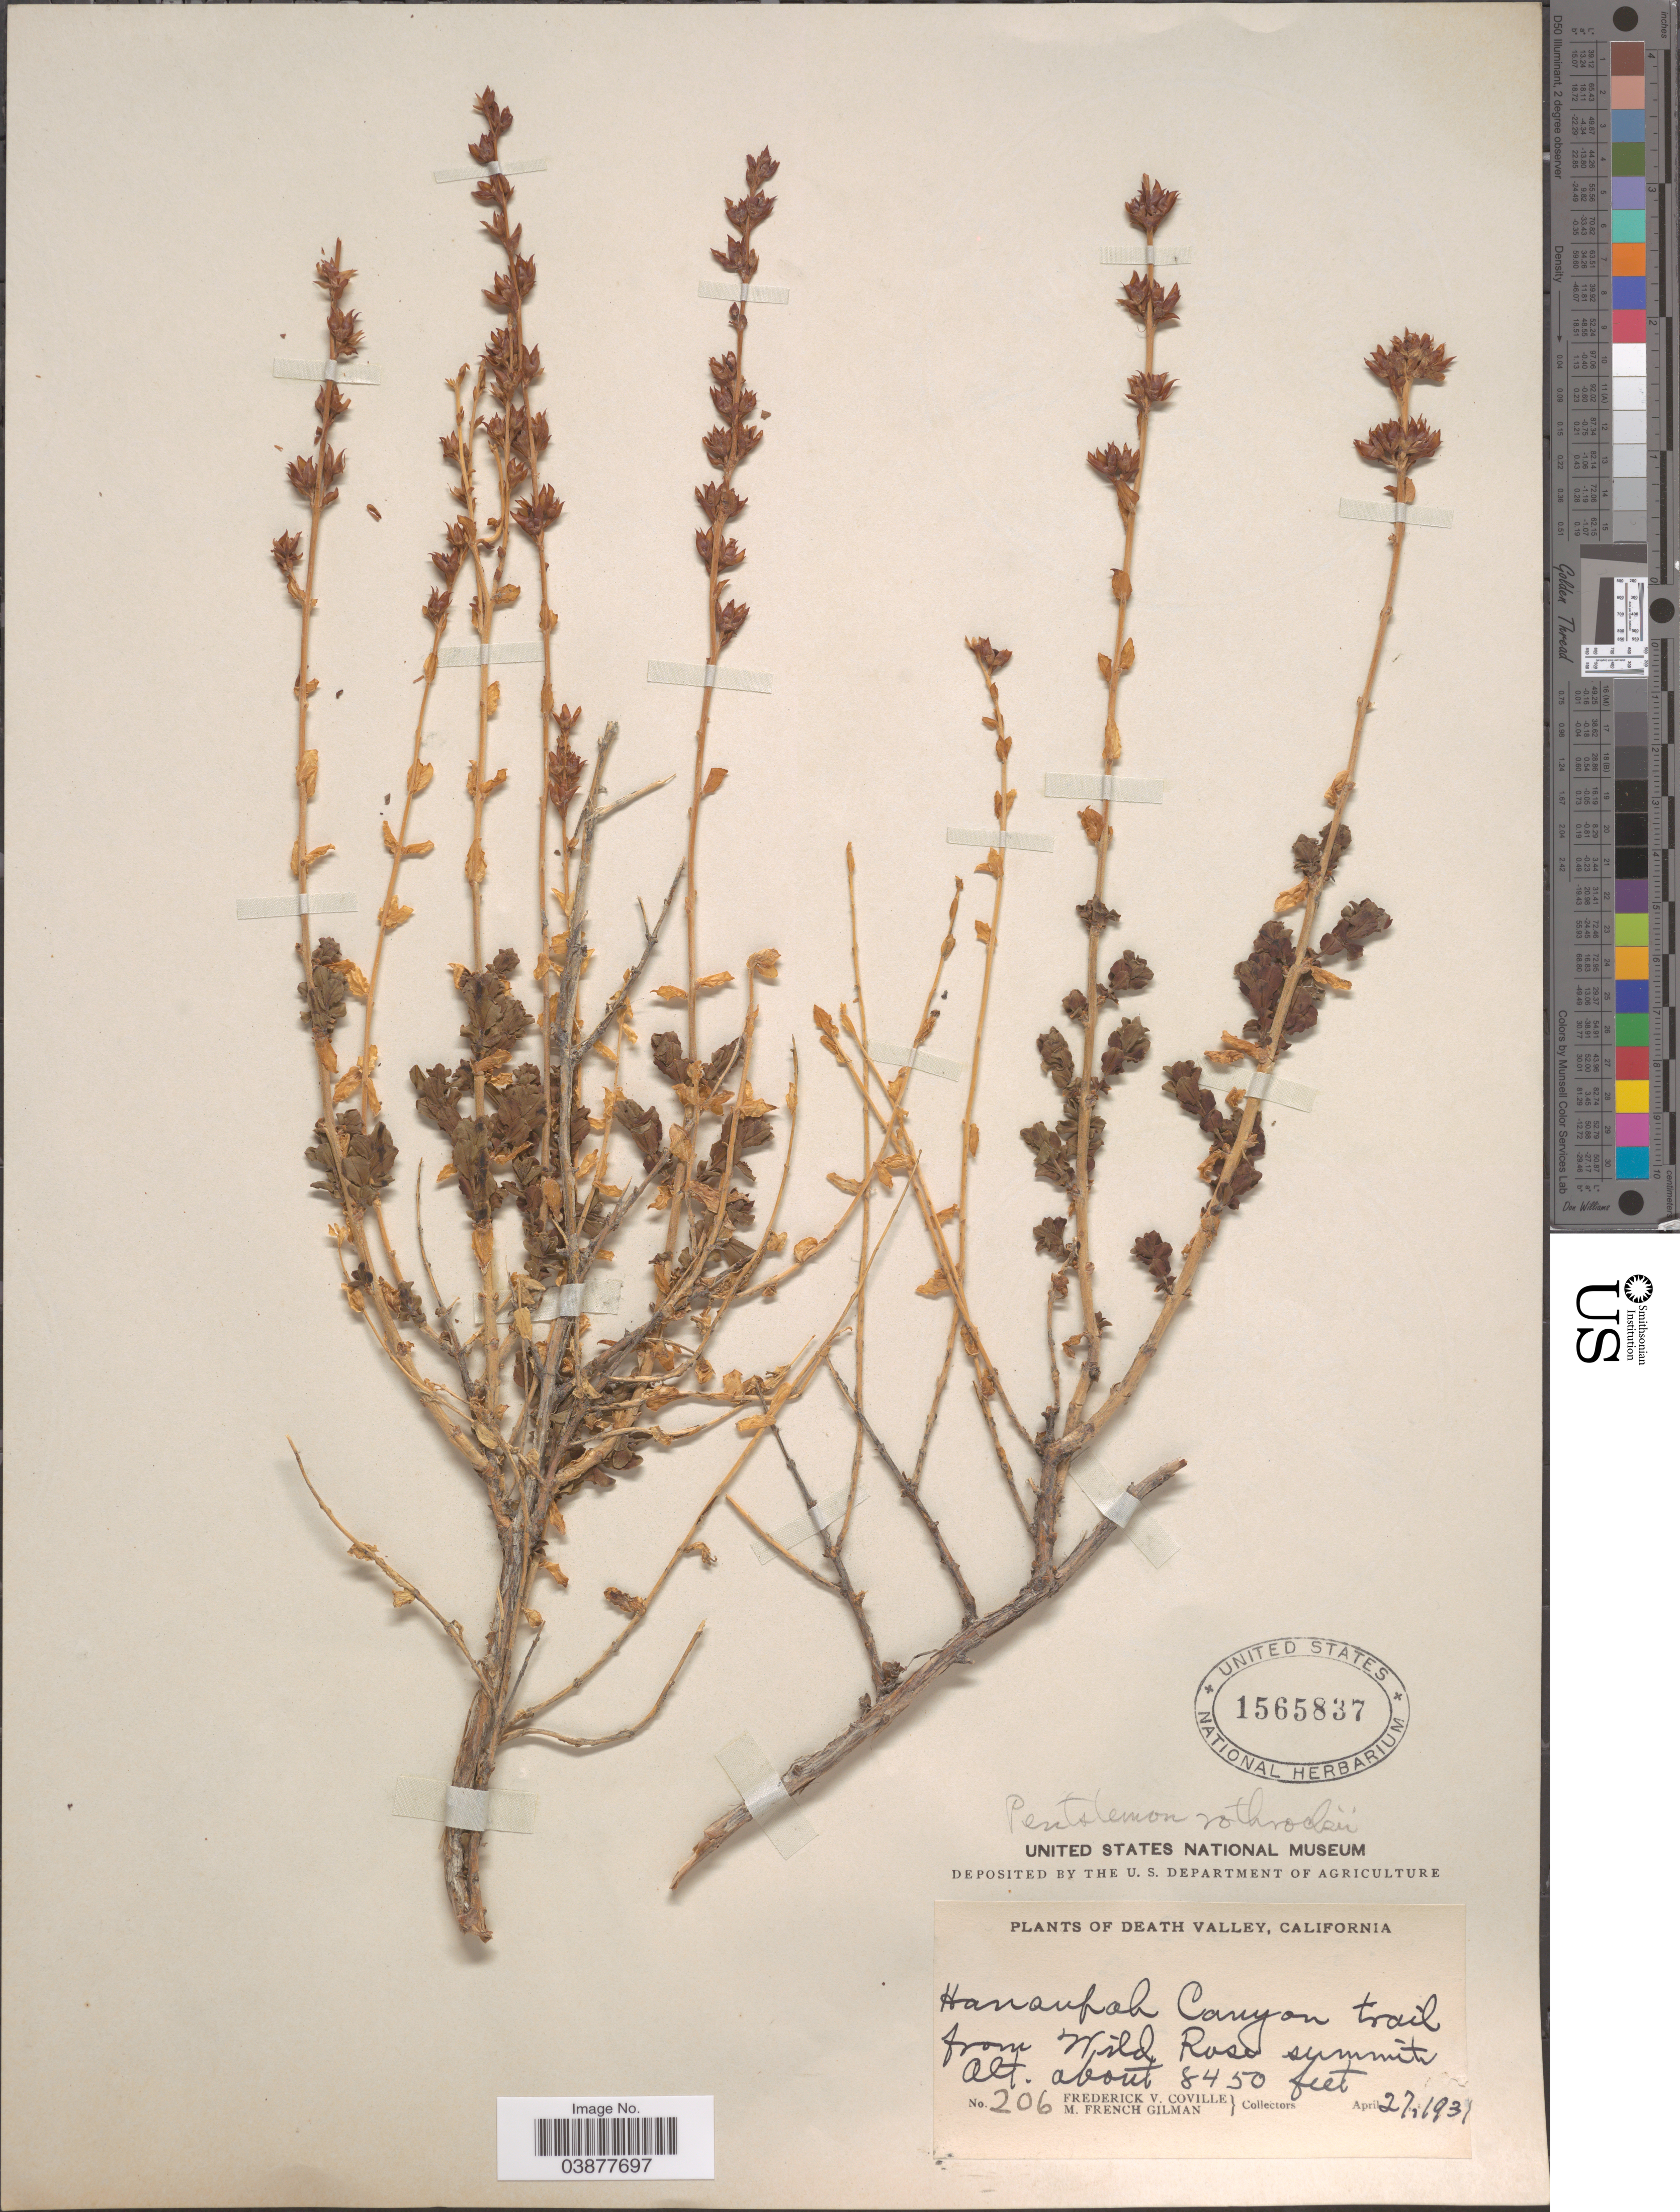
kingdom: Plantae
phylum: Tracheophyta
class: Magnoliopsida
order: Lamiales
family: Plantaginaceae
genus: Penstemon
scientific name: Penstemon rothrockii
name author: A. Gray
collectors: F. V. Coville & M. F. Gilman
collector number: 206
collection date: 1931-04-27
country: United States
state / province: California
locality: Death Valley. Hanaupah Canyon trail from Wild Rose summit.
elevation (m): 2576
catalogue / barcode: US 1565837